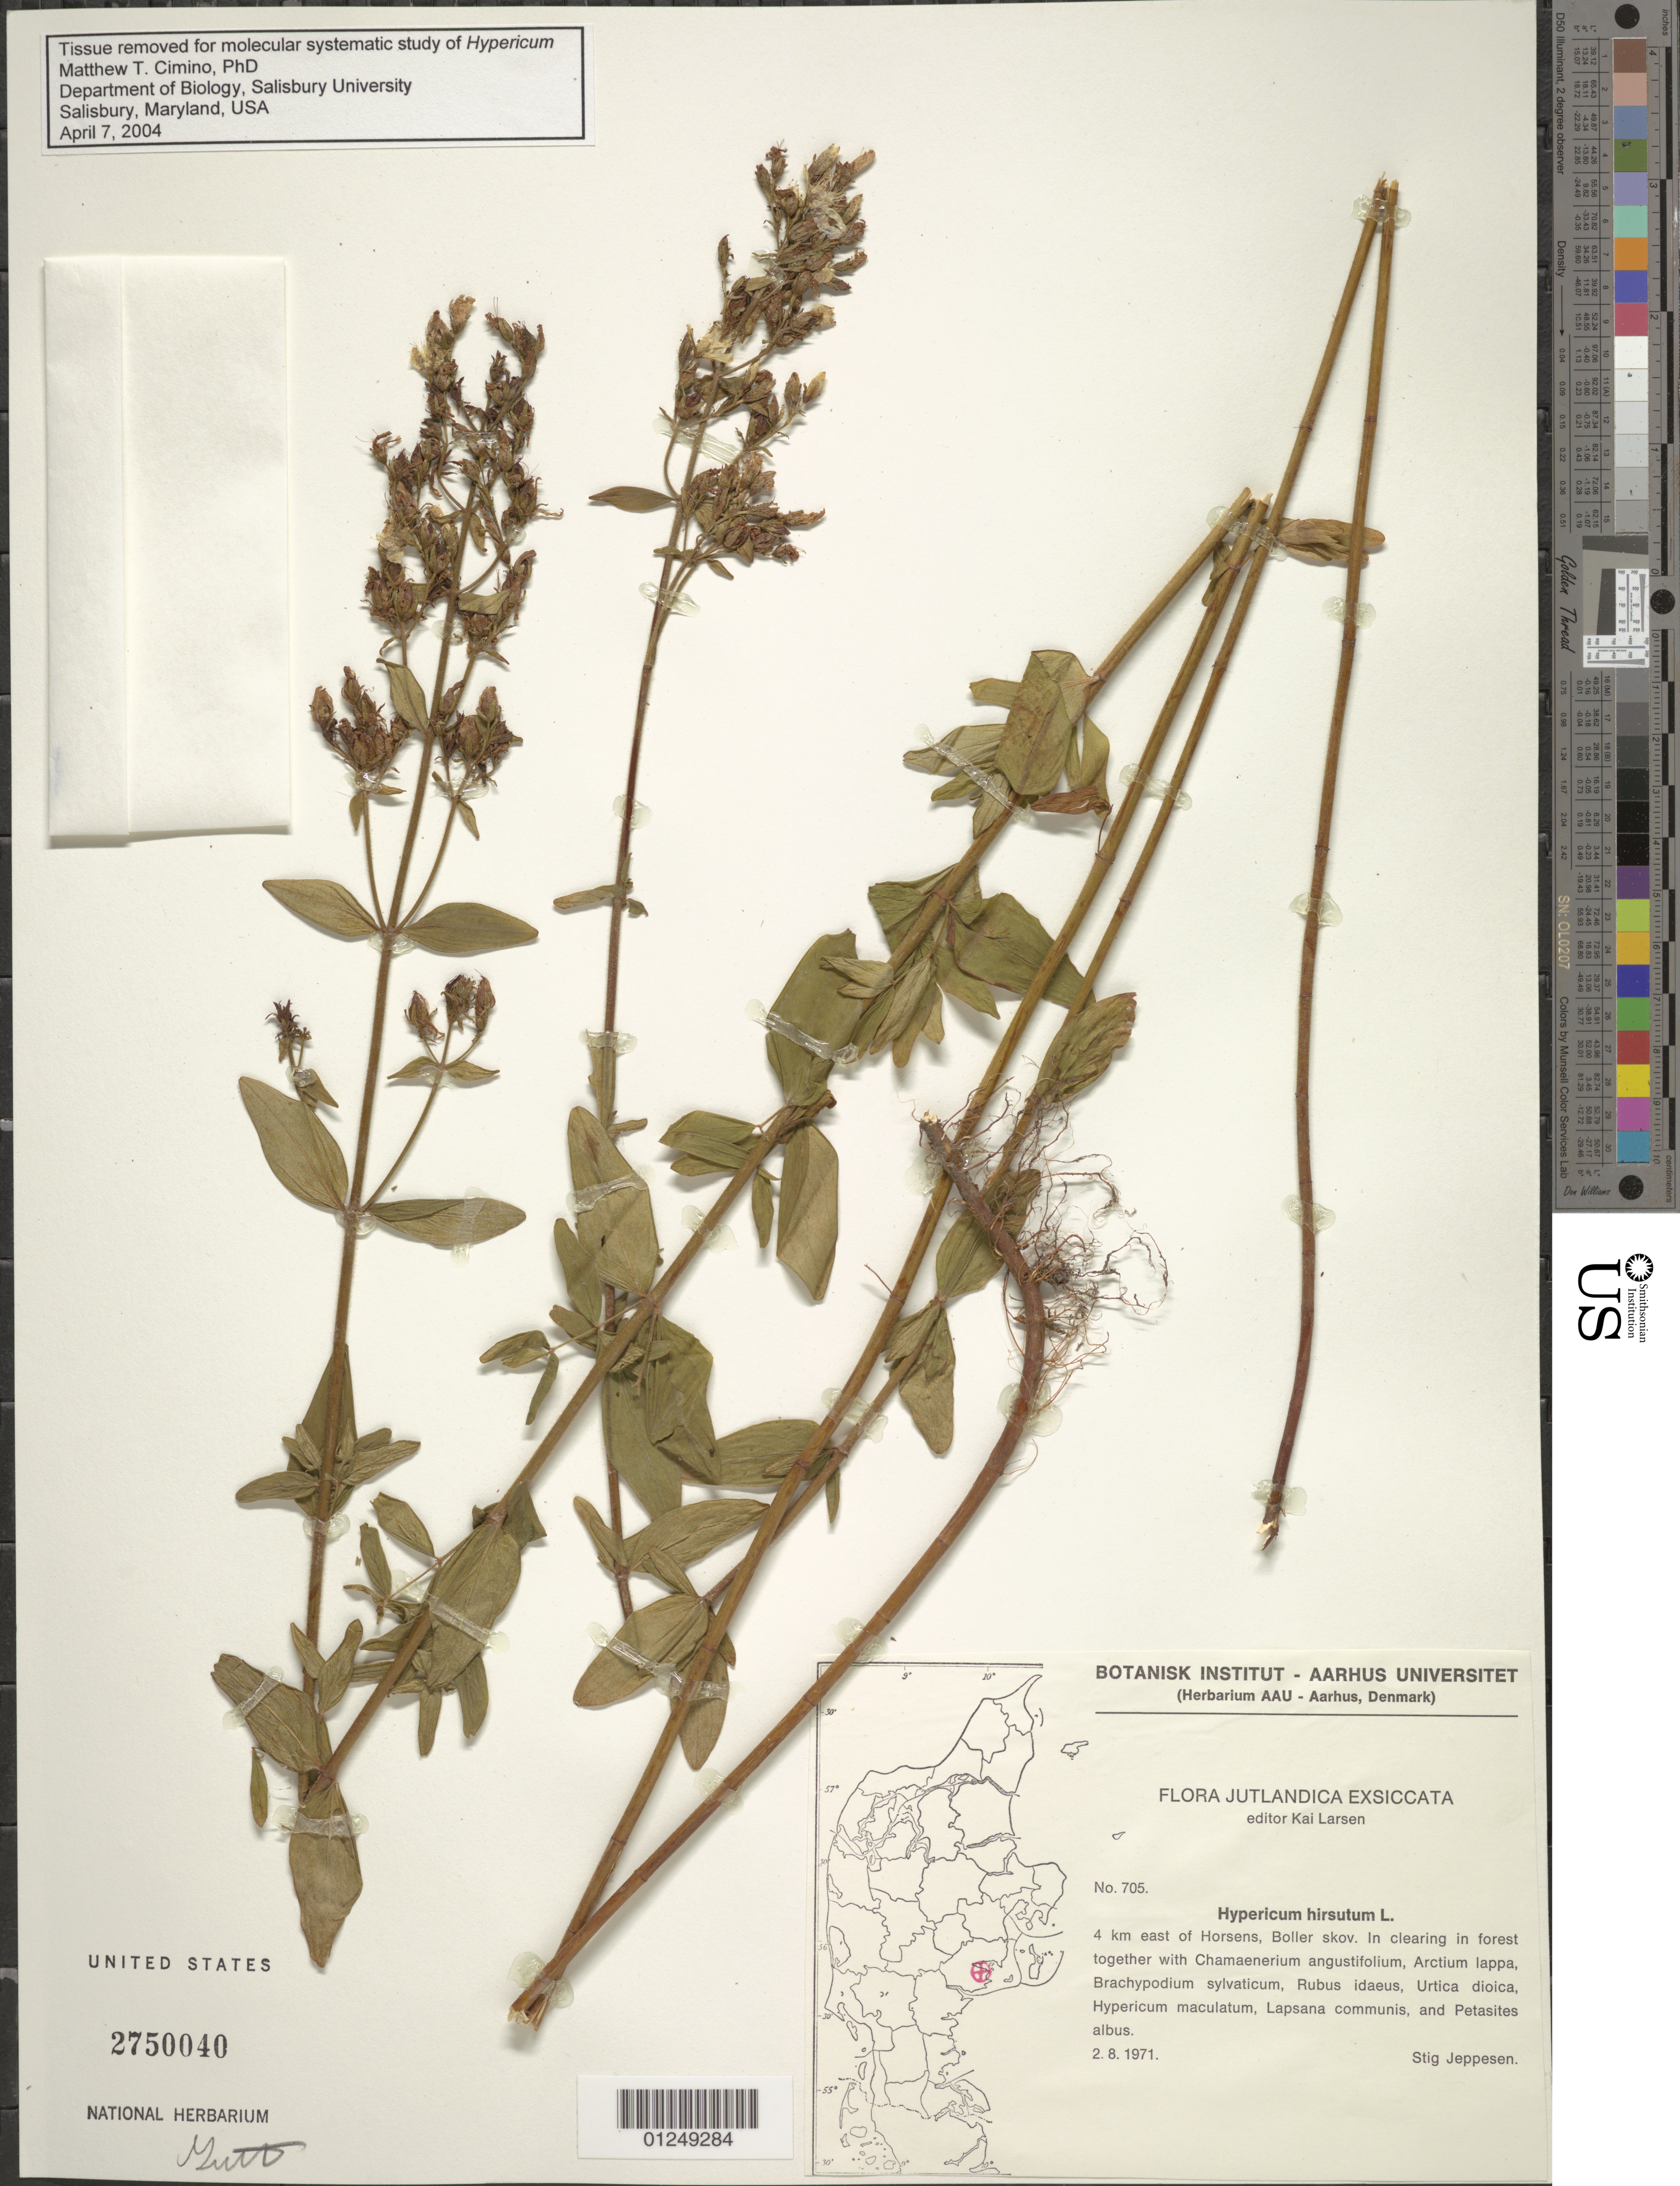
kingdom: Plantae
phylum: Tracheophyta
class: Magnoliopsida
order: Malpighiales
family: Hypericaceae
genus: Hypericum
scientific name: Hypericum hirsutum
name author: L.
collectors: S. Jeppesen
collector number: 705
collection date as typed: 2.8.1971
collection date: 1971-02-08 or 1971-08-02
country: Denmark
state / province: Midtjylland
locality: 4 km E of Horsens, Boller skov.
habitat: Clearing in forest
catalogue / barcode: US 2750040